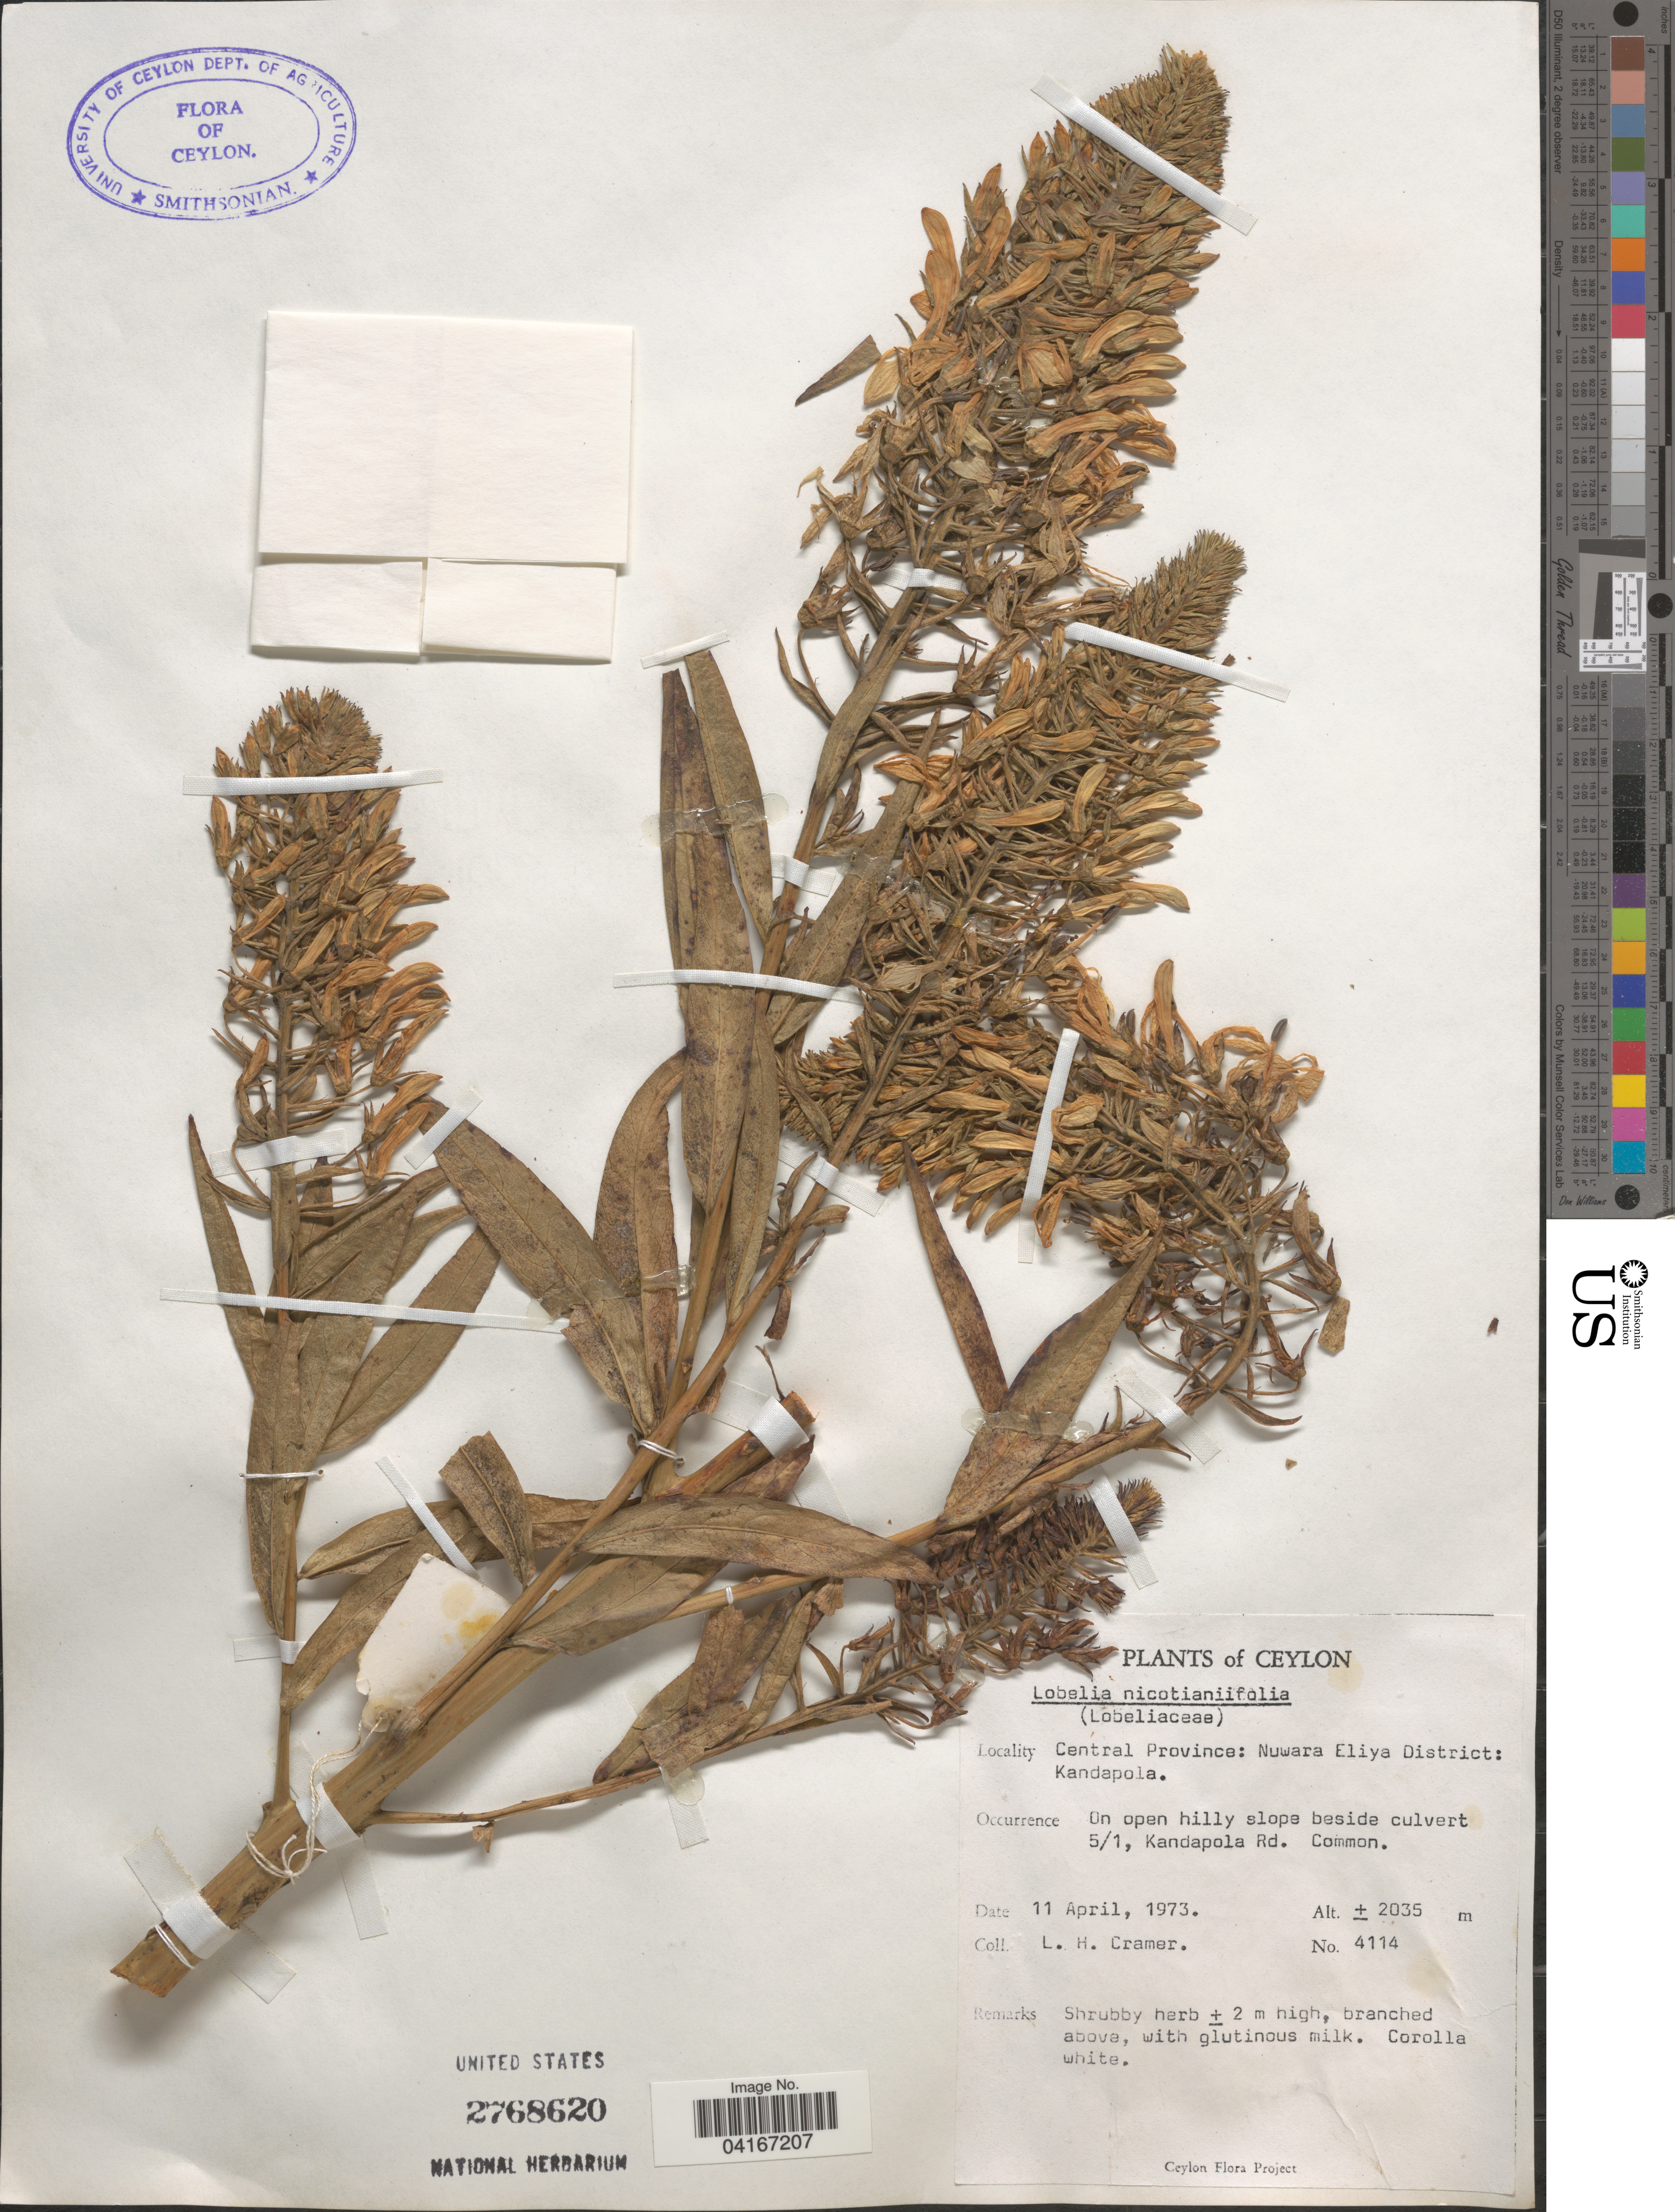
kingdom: Plantae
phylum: Tracheophyta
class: Magnoliopsida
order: Asterales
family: Campanulaceae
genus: Lobelia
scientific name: Lobelia nicotianifolia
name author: Roth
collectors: L. H. Cramer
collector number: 4114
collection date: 1973-04-11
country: Sri Lanka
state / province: Central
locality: Ceylon. Nuwara Eliya District: Kandapola. On open hilly slopes beside culvert 5/1, Kandapola Rd.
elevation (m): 2035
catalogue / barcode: US 2768620